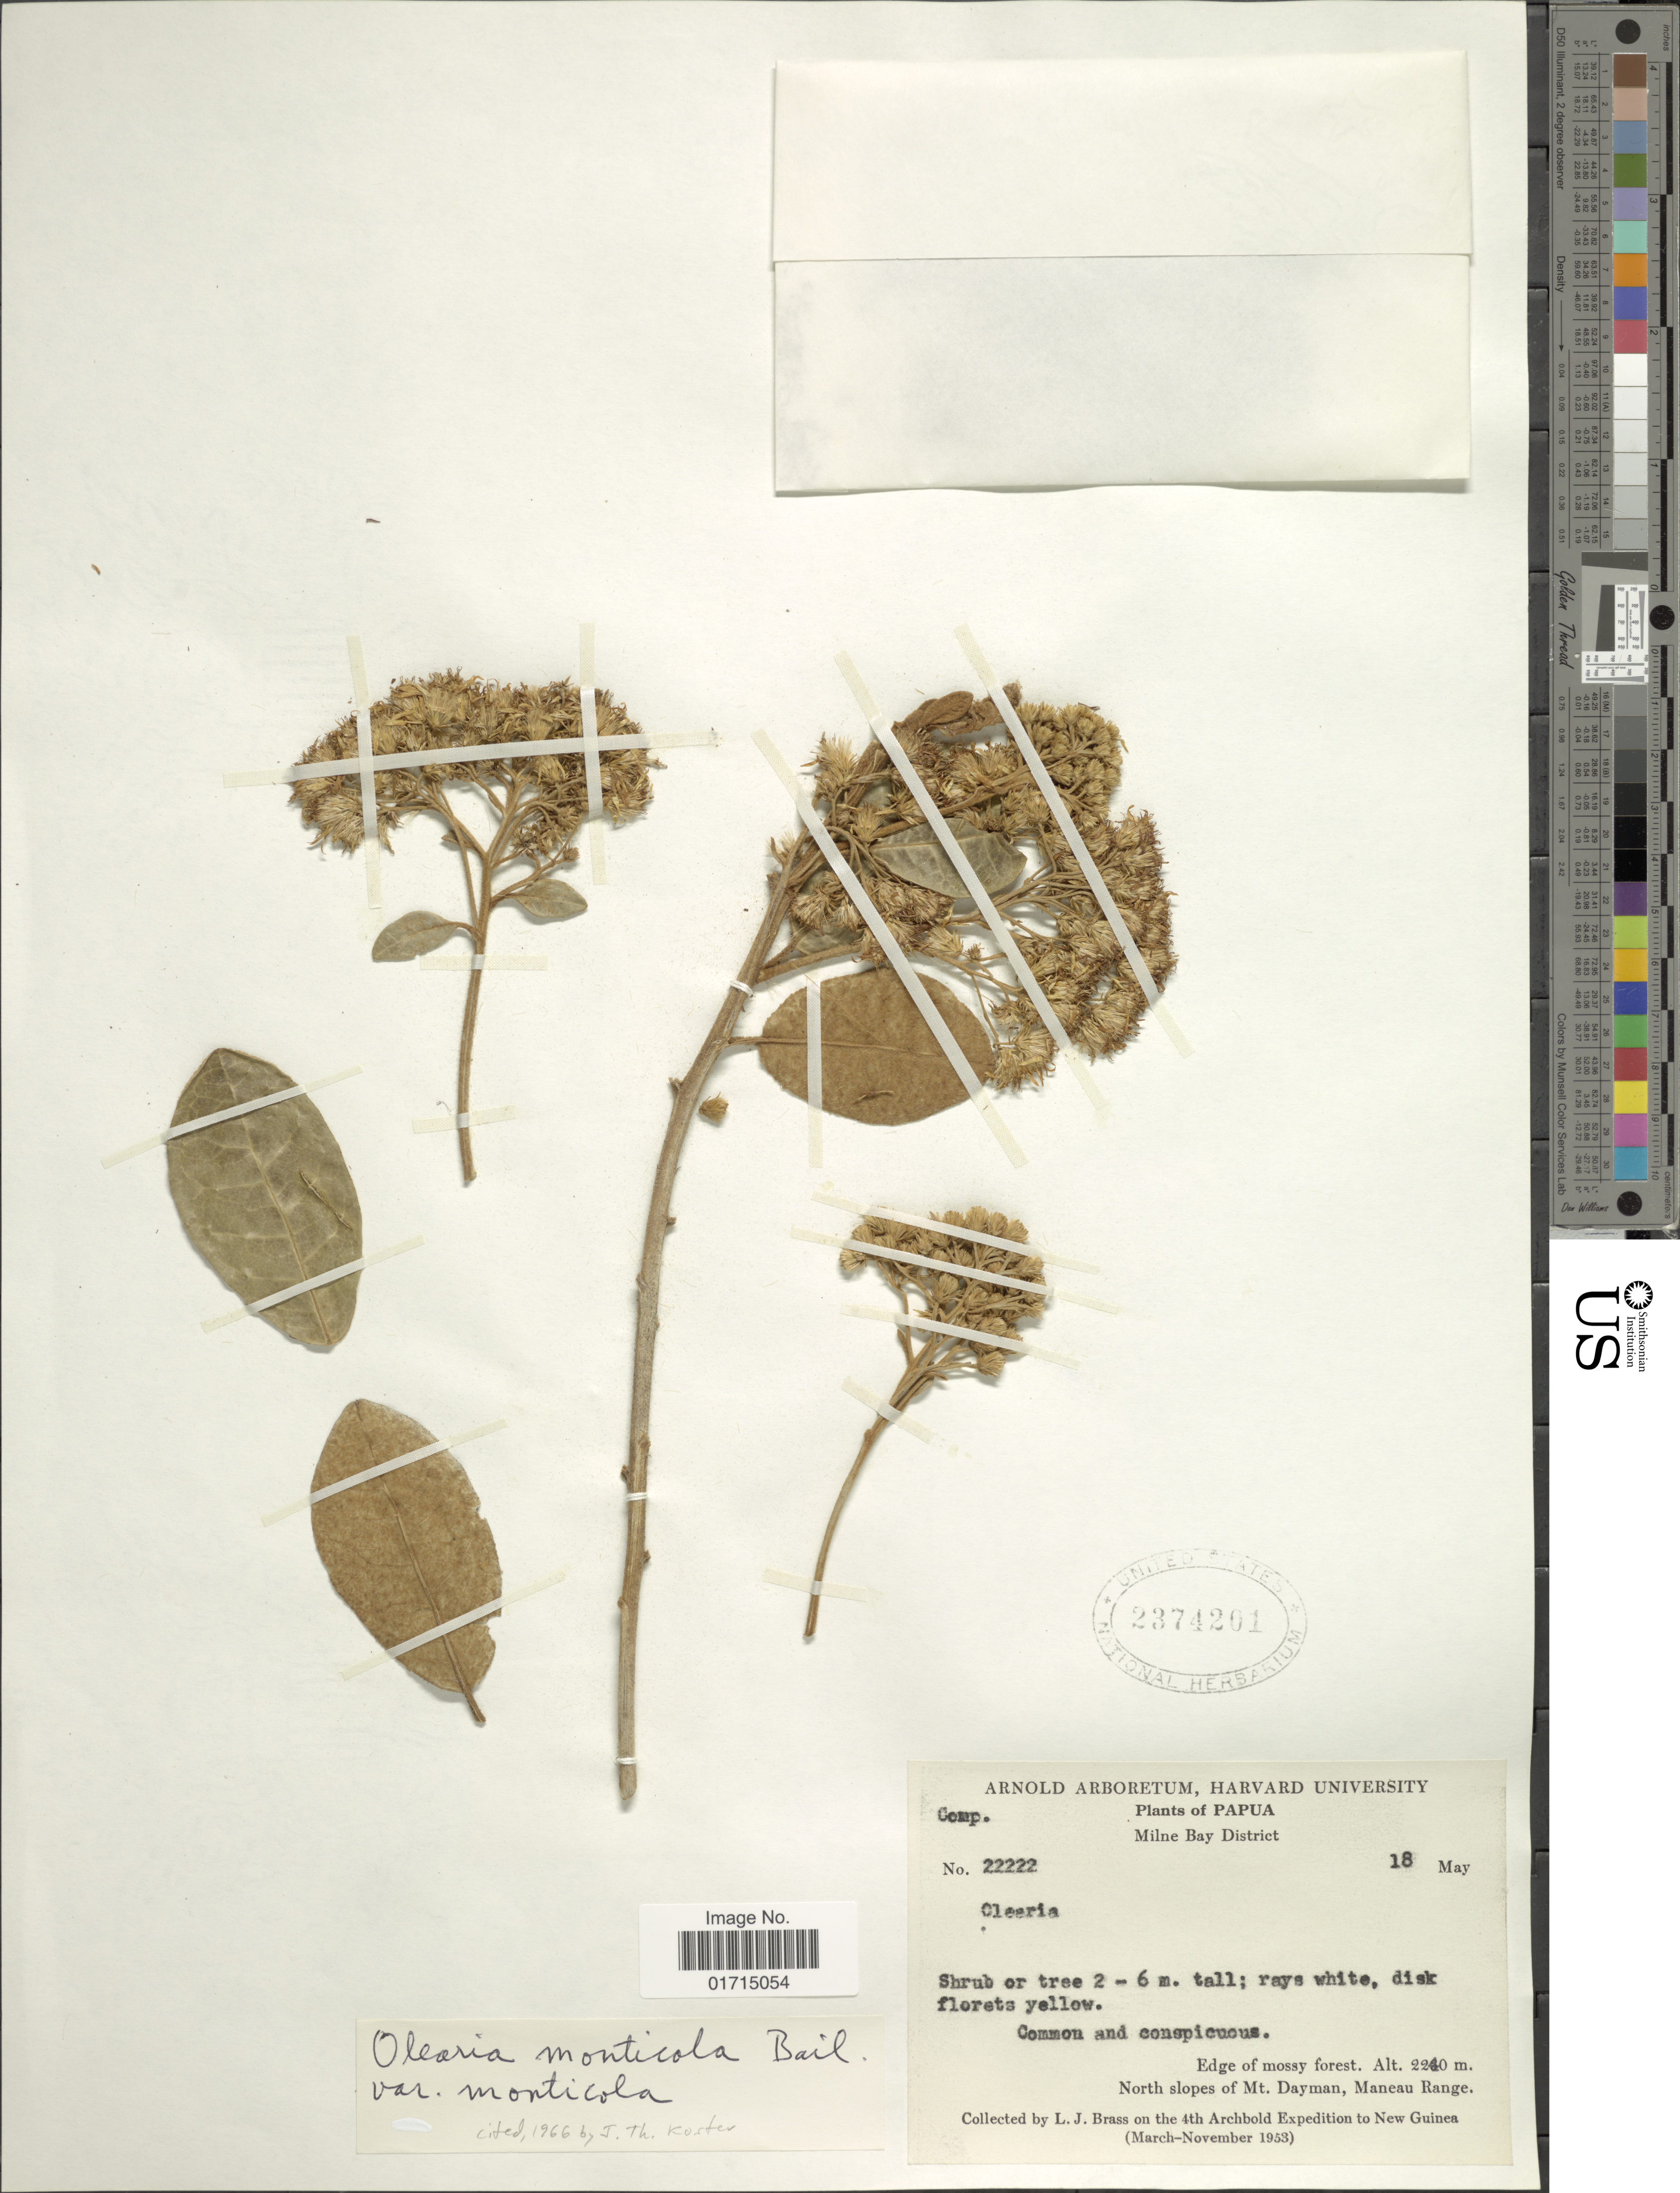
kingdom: Plantae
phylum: Tracheophyta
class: Magnoliopsida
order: Asterales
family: Asteraceae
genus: Olearia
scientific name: Olearia monticola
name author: F.M. Bailey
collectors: L. J. Brass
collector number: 22222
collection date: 1953-05-18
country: Papua New Guinea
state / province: Milne Bay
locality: Papua. Milne Bay District. North slopes of Mt. Dayman, Maeau Range.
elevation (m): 2240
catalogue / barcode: US 2374201